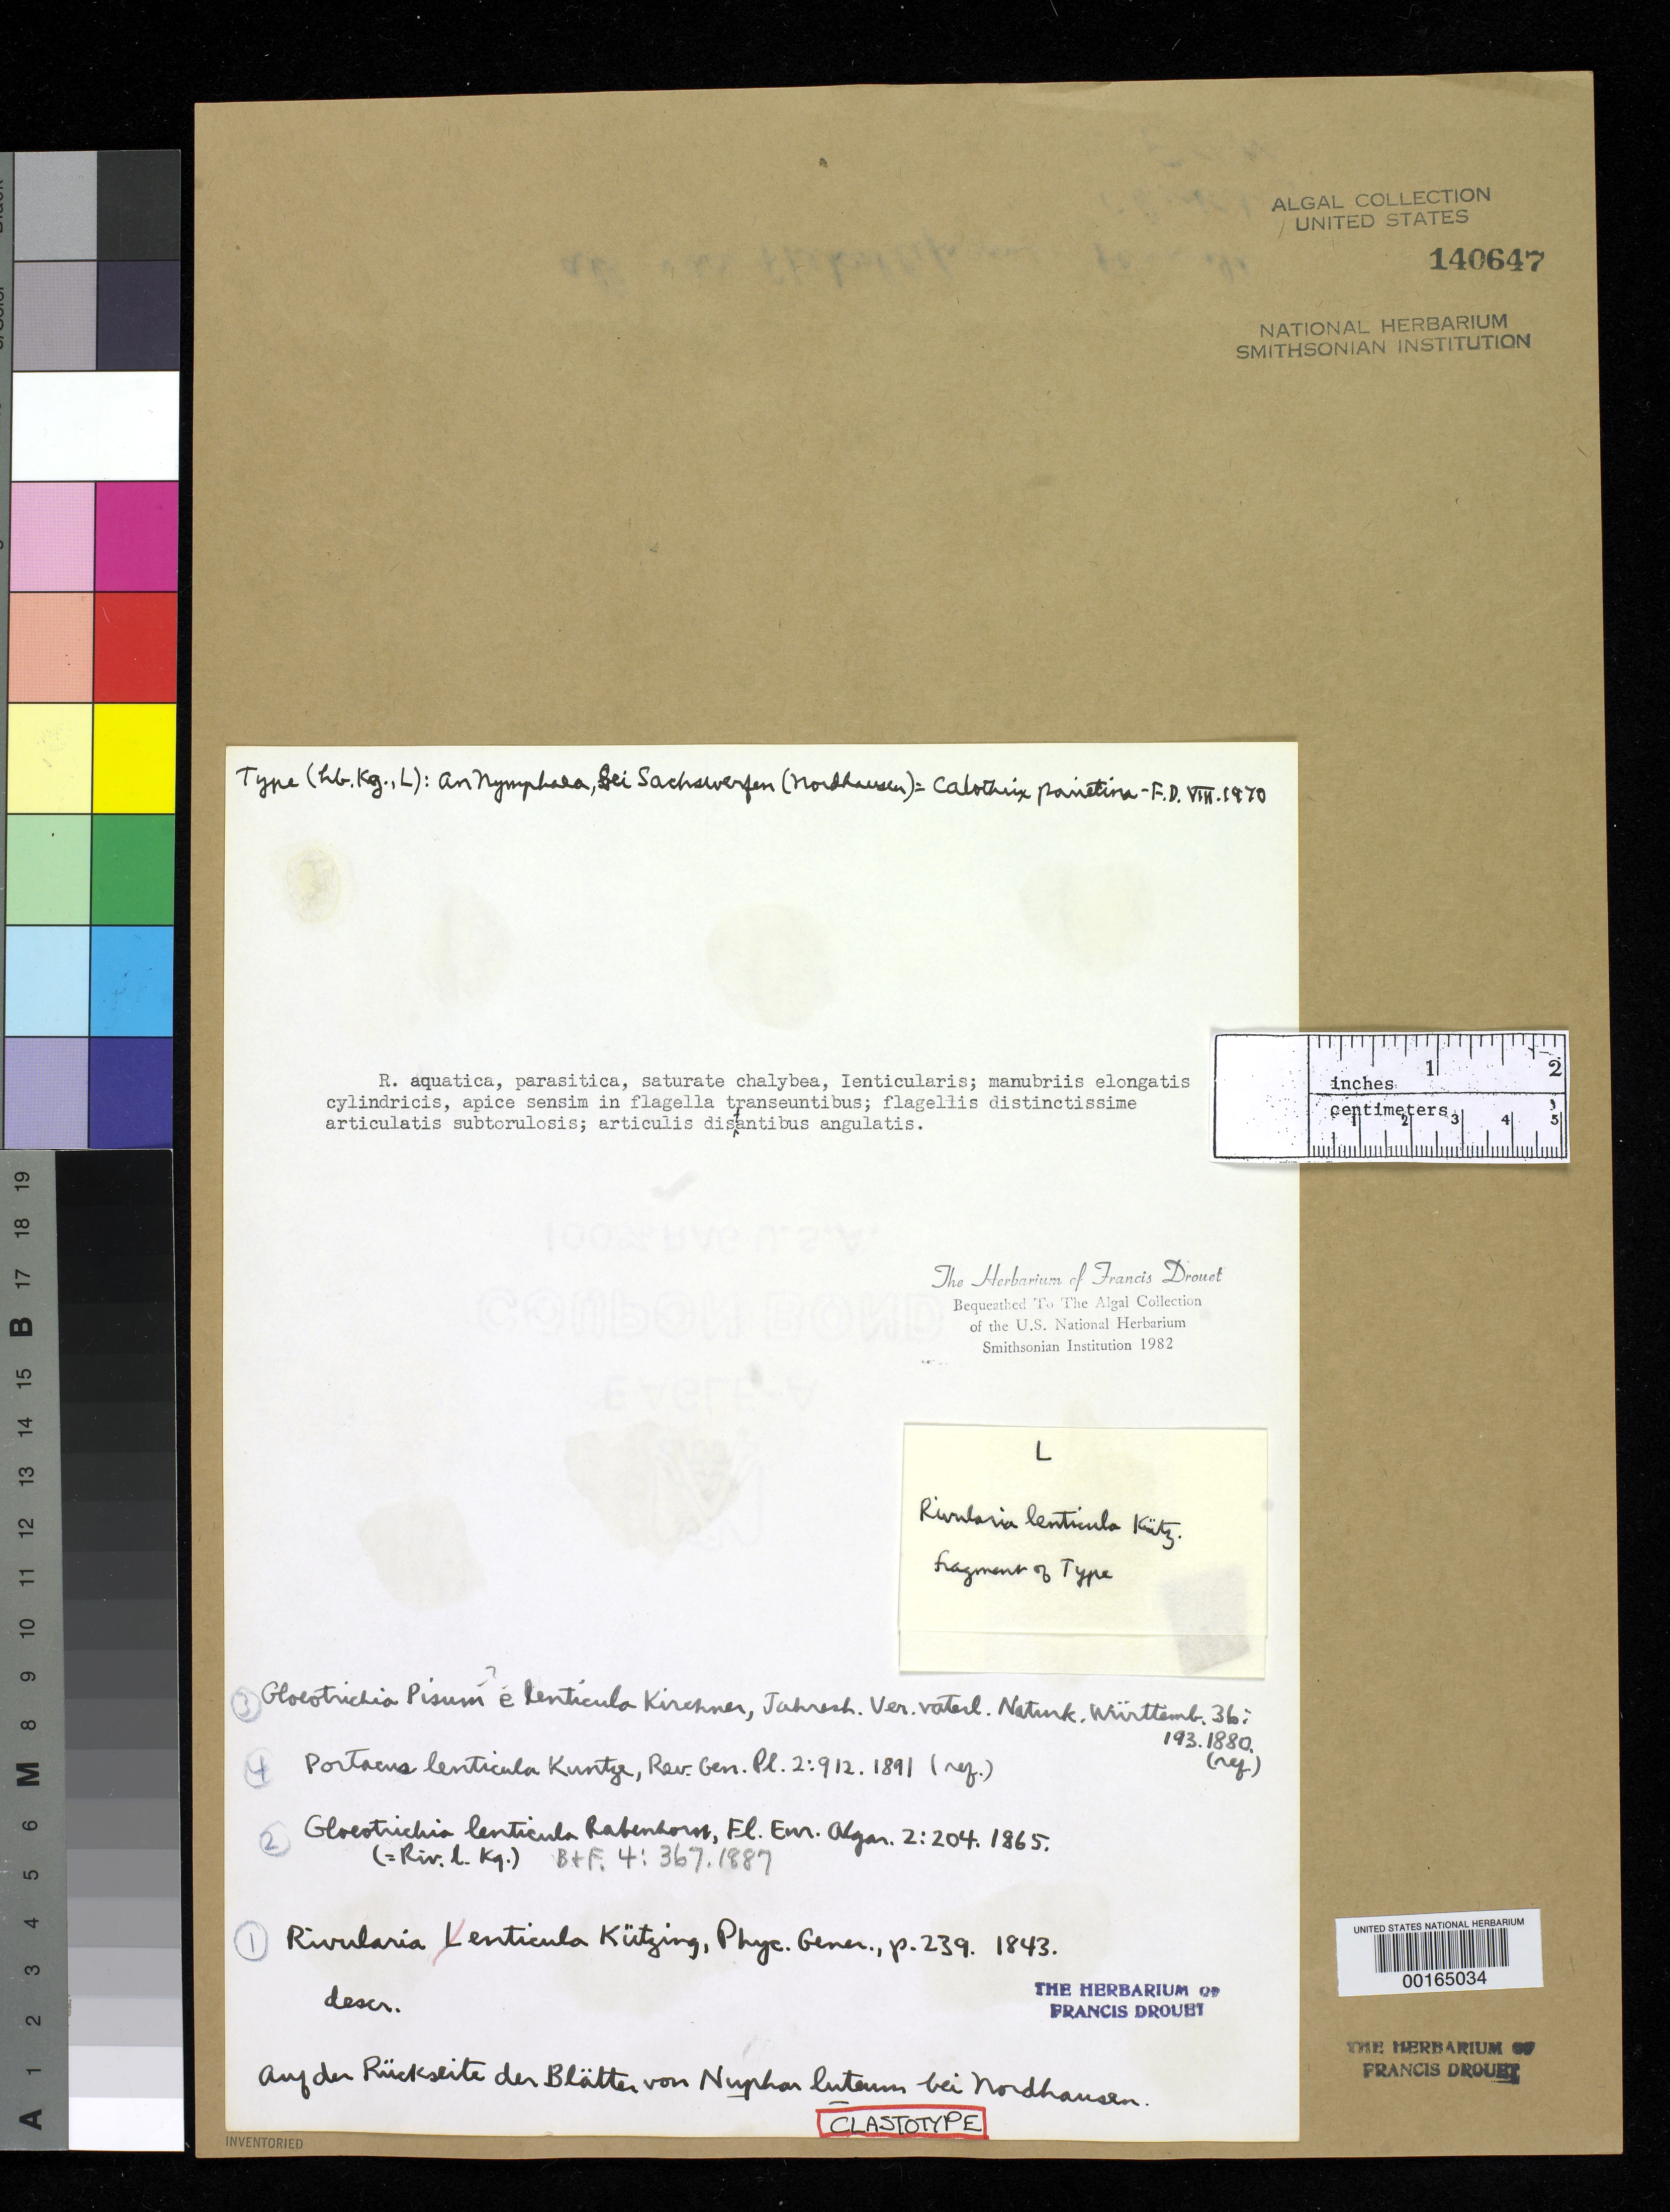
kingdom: Bacteria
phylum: Cyanobacteria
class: Cyanobacteriia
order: Cyanobacteriales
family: Nostocaceae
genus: Rivularia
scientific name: Rivularia lenticula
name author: Kütz.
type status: Clastotype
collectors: Kuetzing, F.T. (herbarium)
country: Germany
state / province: Thuringia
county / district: Erfurt District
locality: Nordhausen.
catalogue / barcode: US 140647